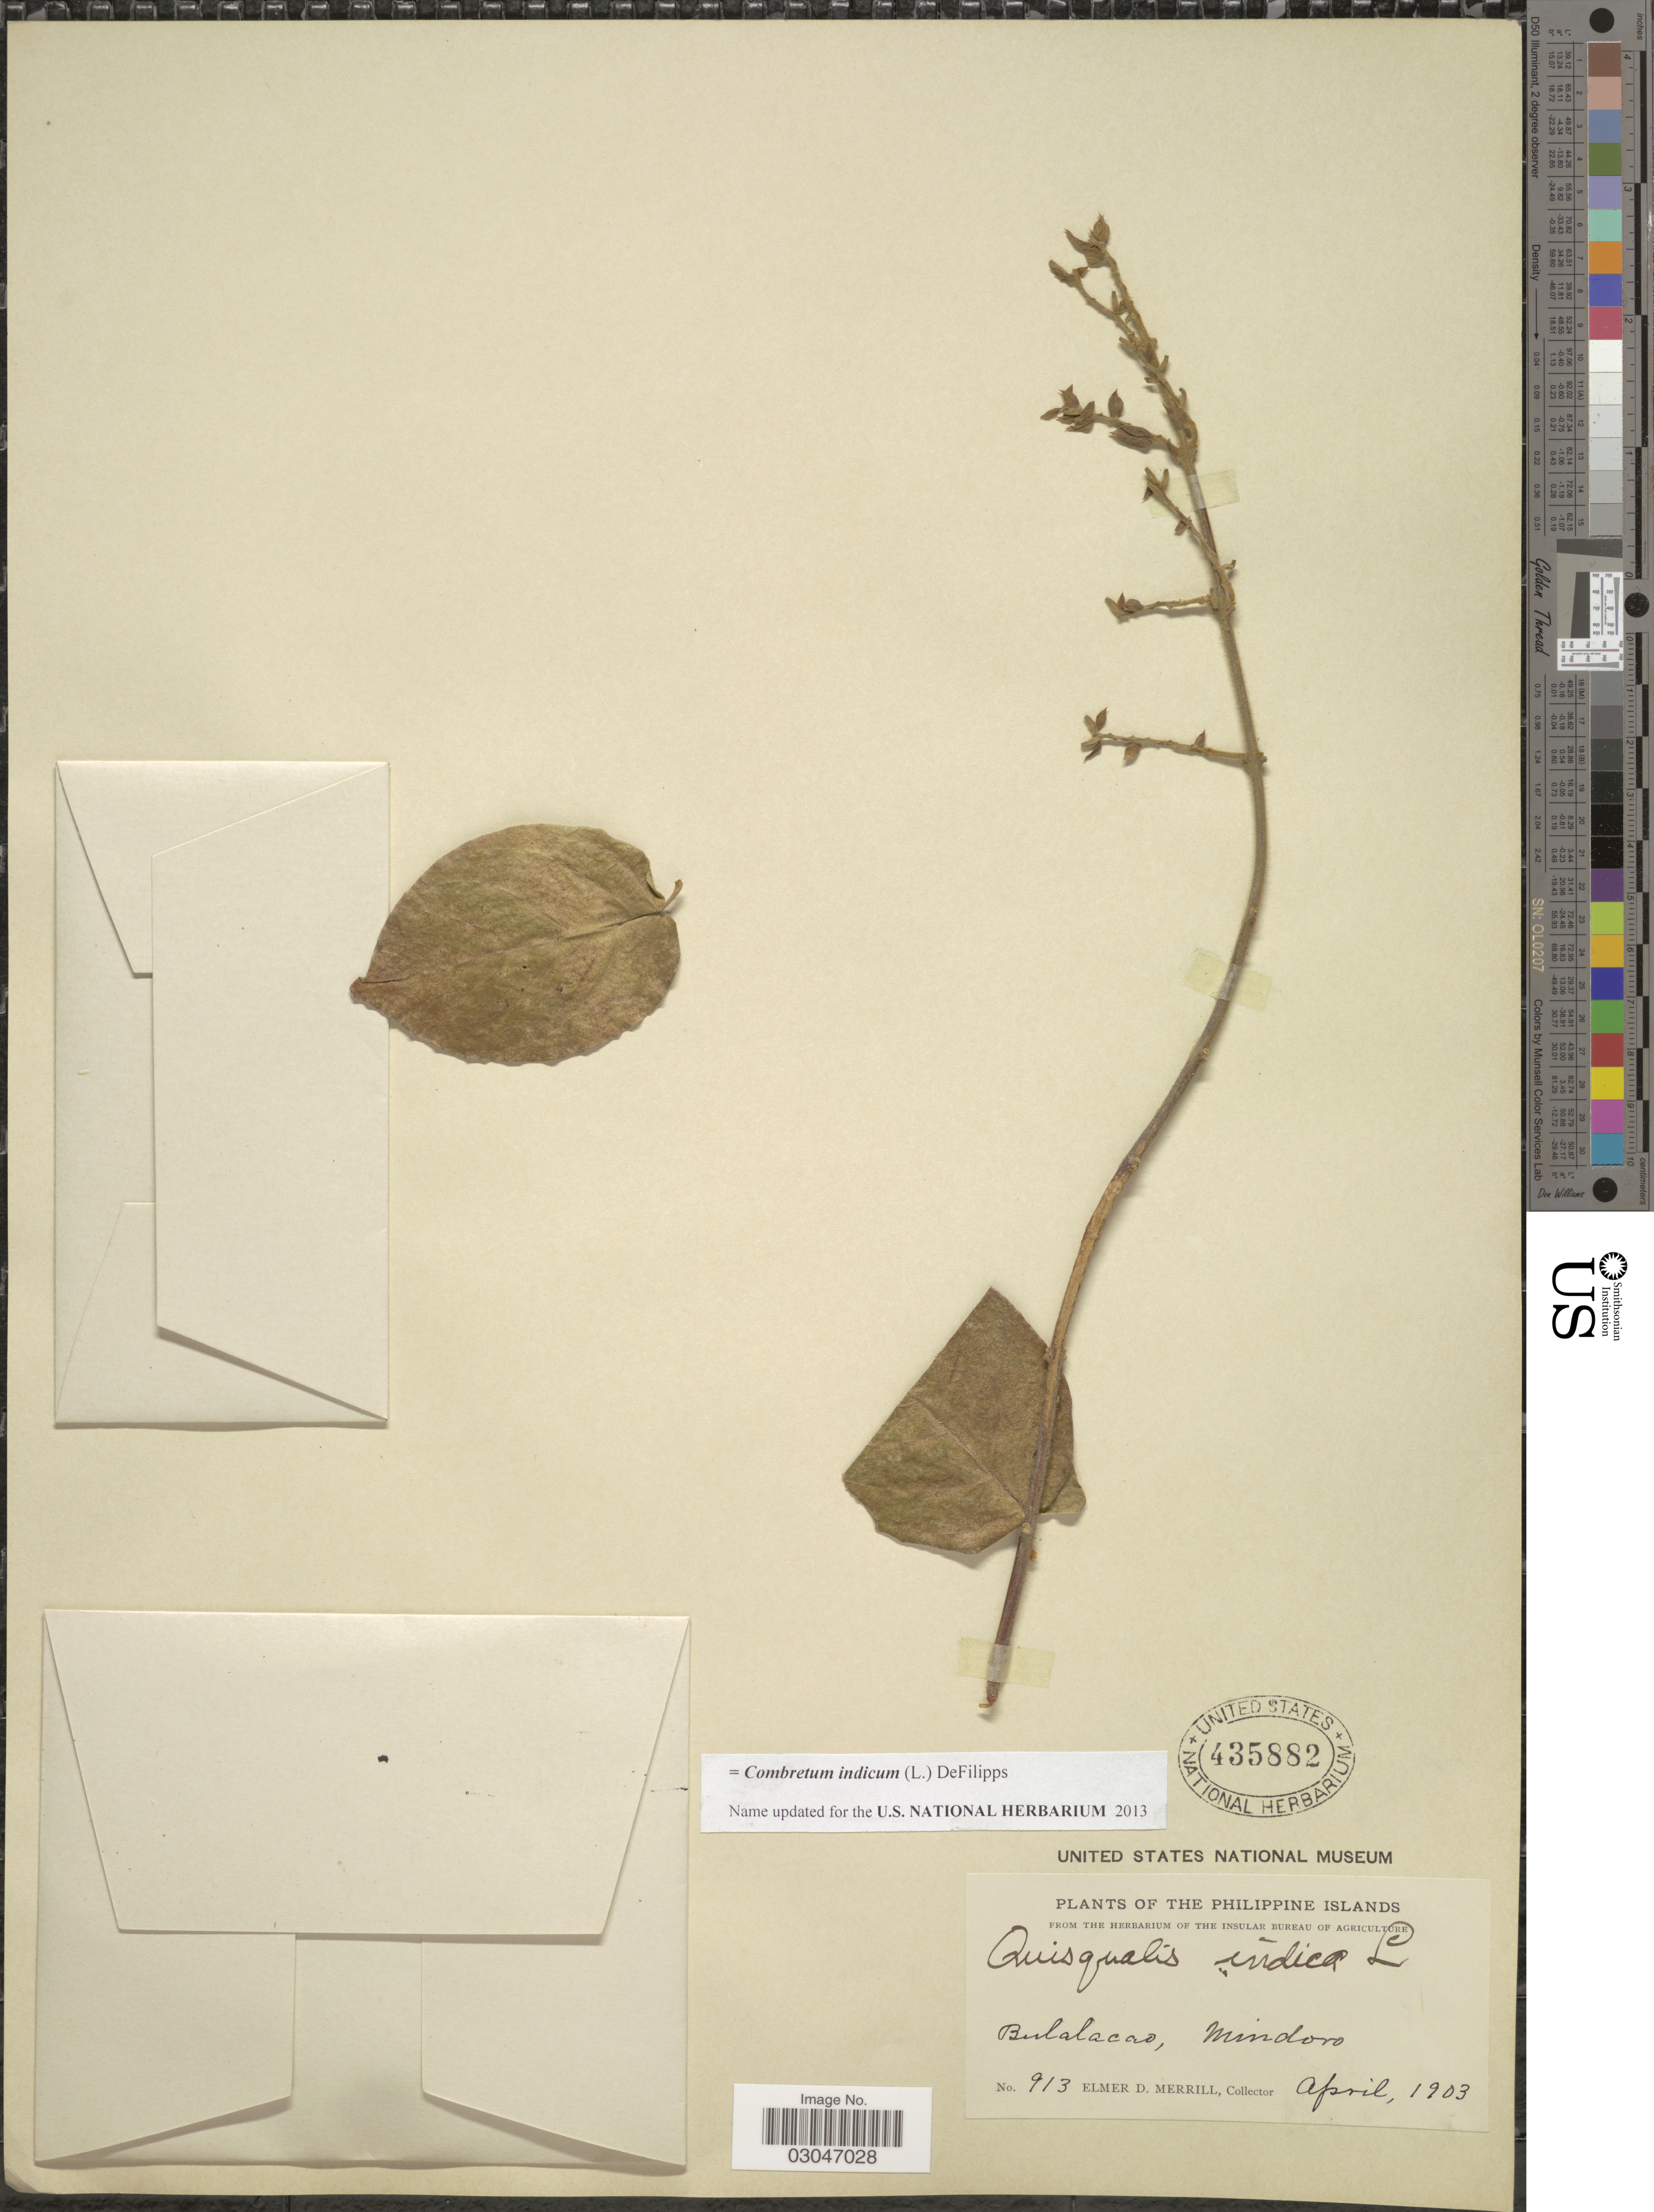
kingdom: Plantae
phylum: Tracheophyta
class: Magnoliopsida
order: Myrtales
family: Combretaceae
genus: Combretum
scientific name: Combretum indicum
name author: (L.) DeFilipps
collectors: E. D. Merrill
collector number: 913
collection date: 1903-04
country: Philippines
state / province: Mimaropa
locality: Bulalacao, Mindoro.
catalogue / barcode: US 435882